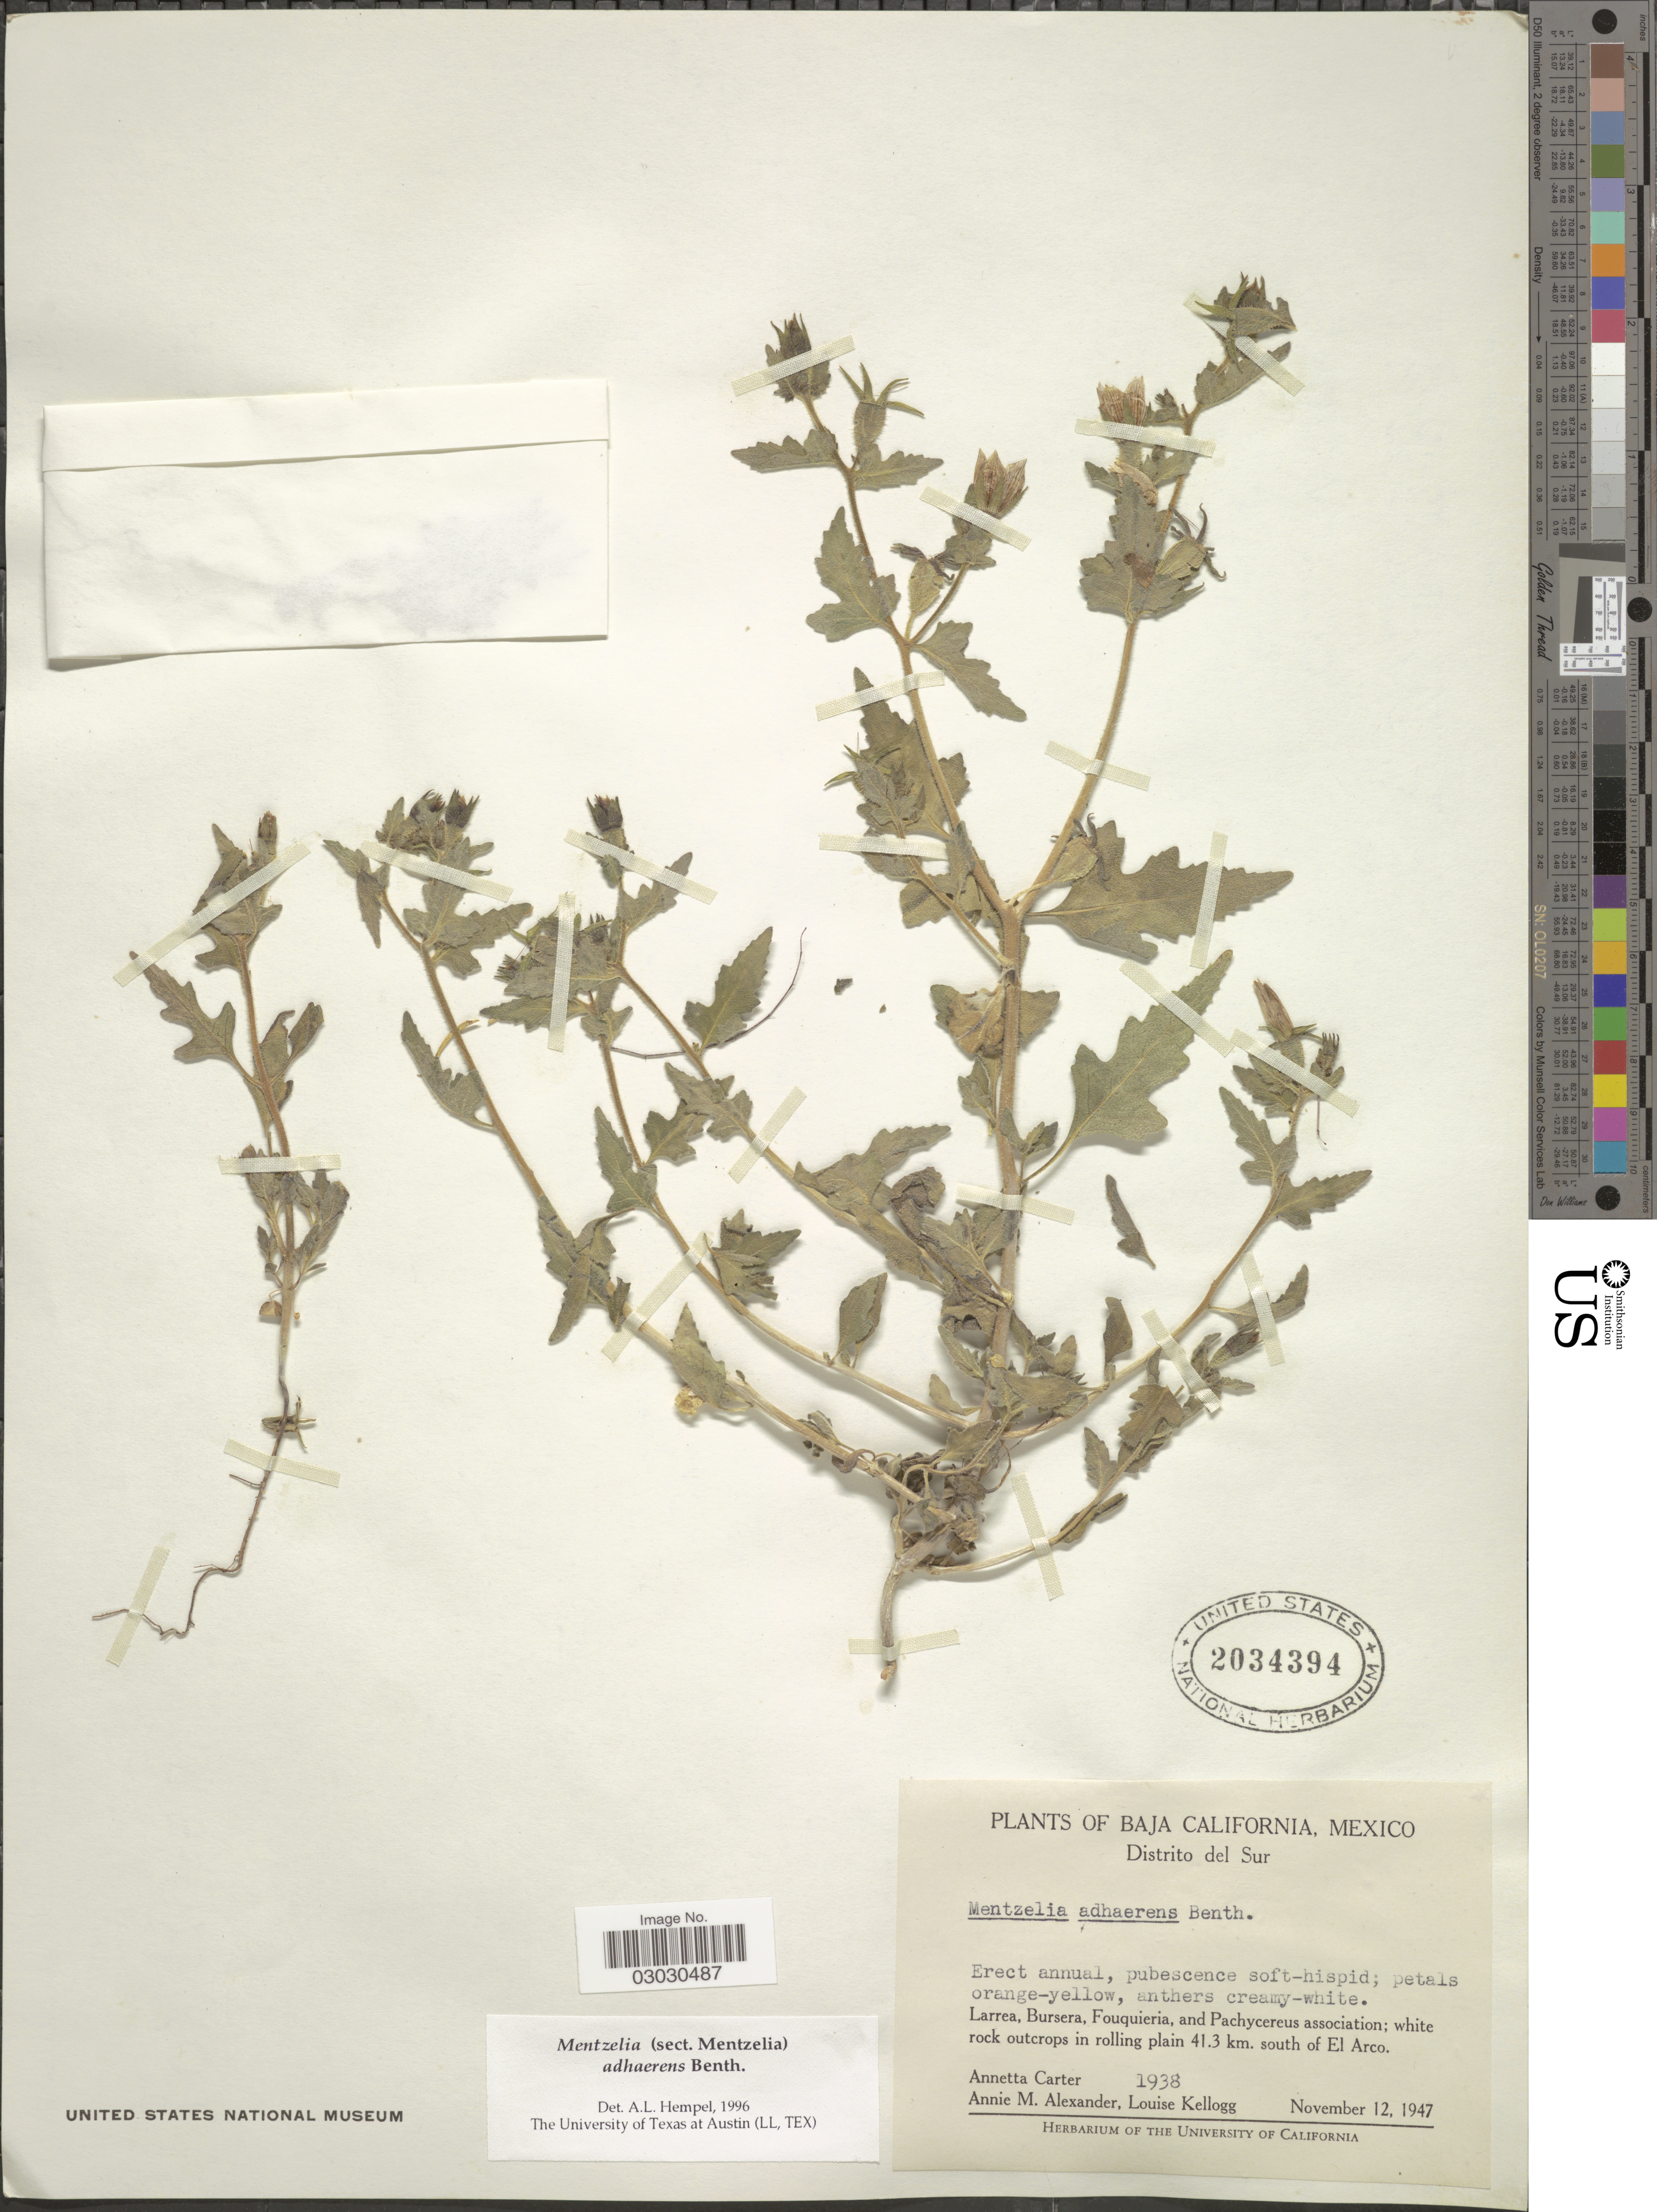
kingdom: Plantae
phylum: Tracheophyta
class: Magnoliopsida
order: Cornales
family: Loasaceae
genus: Mentzelia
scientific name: Mentzelia adhaerens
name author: Benth.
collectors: A. Carter, A. M. Alexander & L. Kellog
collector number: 1938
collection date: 1947-11-12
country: Mexico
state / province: Baja California Sur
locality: Distrito del Sur. White rock outcrops in rolling plain 41.3 km. south of El Arco.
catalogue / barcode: US 2034394